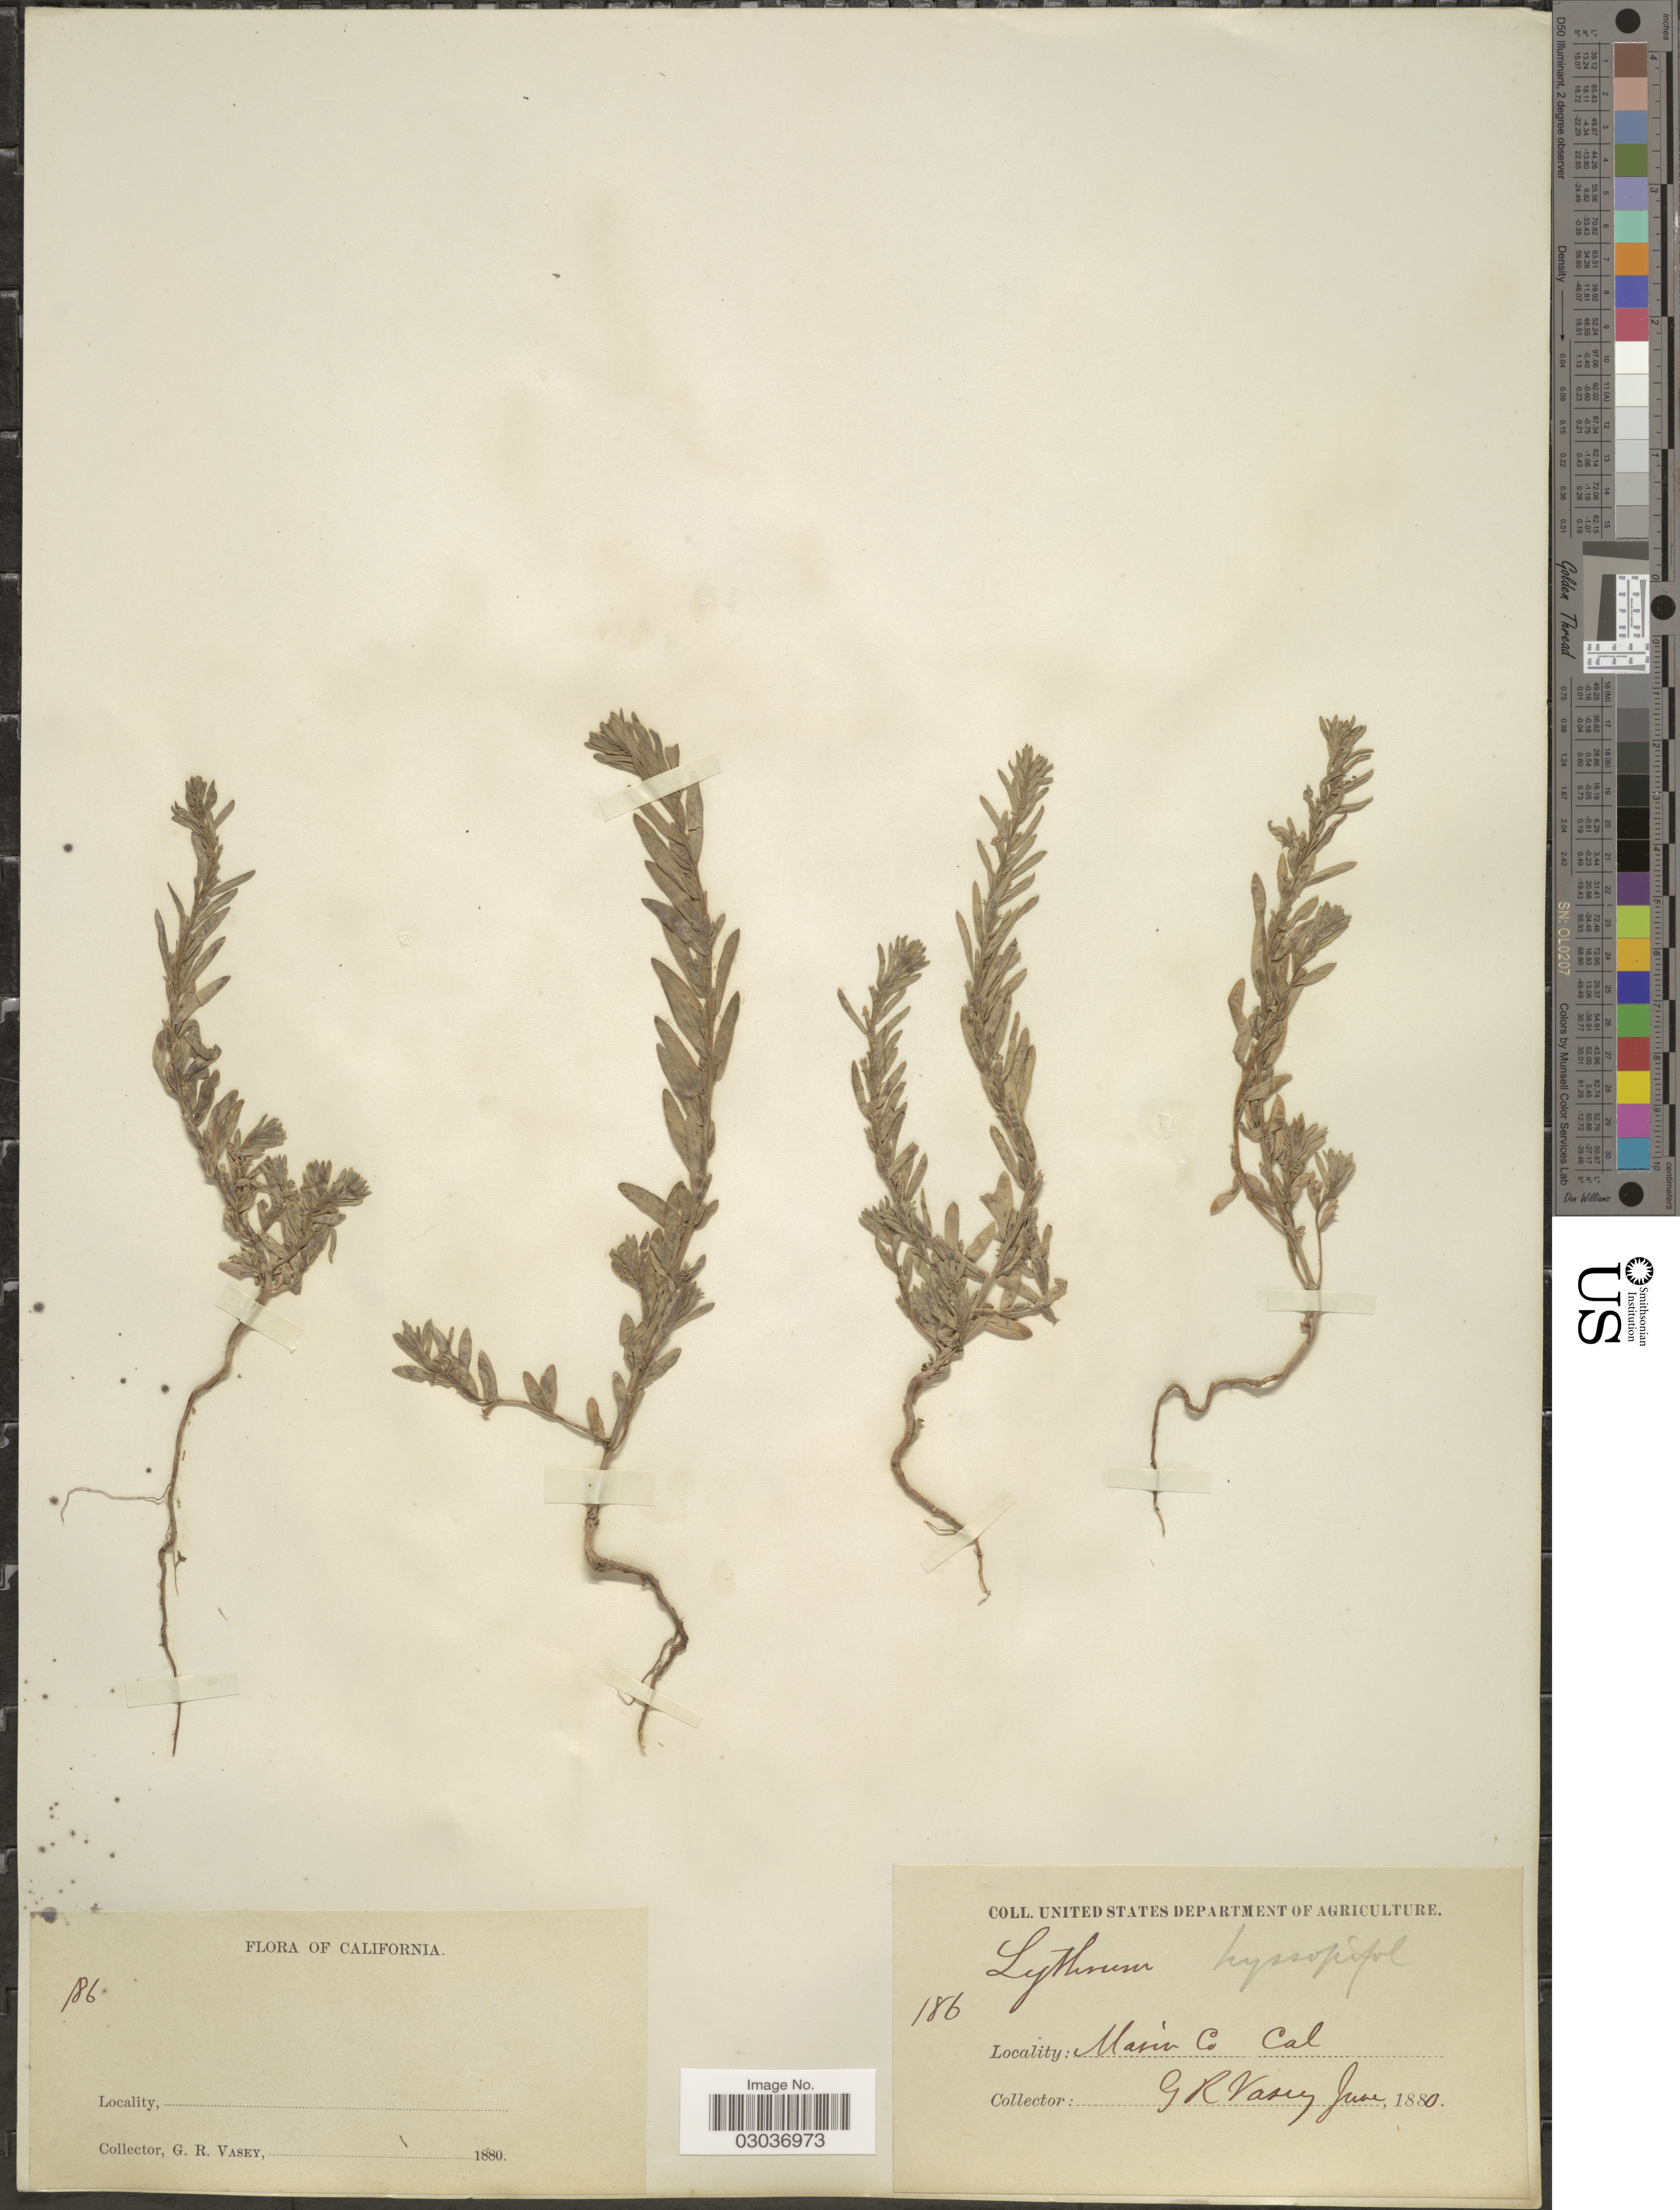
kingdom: Plantae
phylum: Tracheophyta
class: Magnoliopsida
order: Myrtales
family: Lythraceae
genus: Lythrum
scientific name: Lythrum hyssopifolia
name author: L.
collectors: G. R. Vasey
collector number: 186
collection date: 1880-06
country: United States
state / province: California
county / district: Marin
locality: Marin Co.